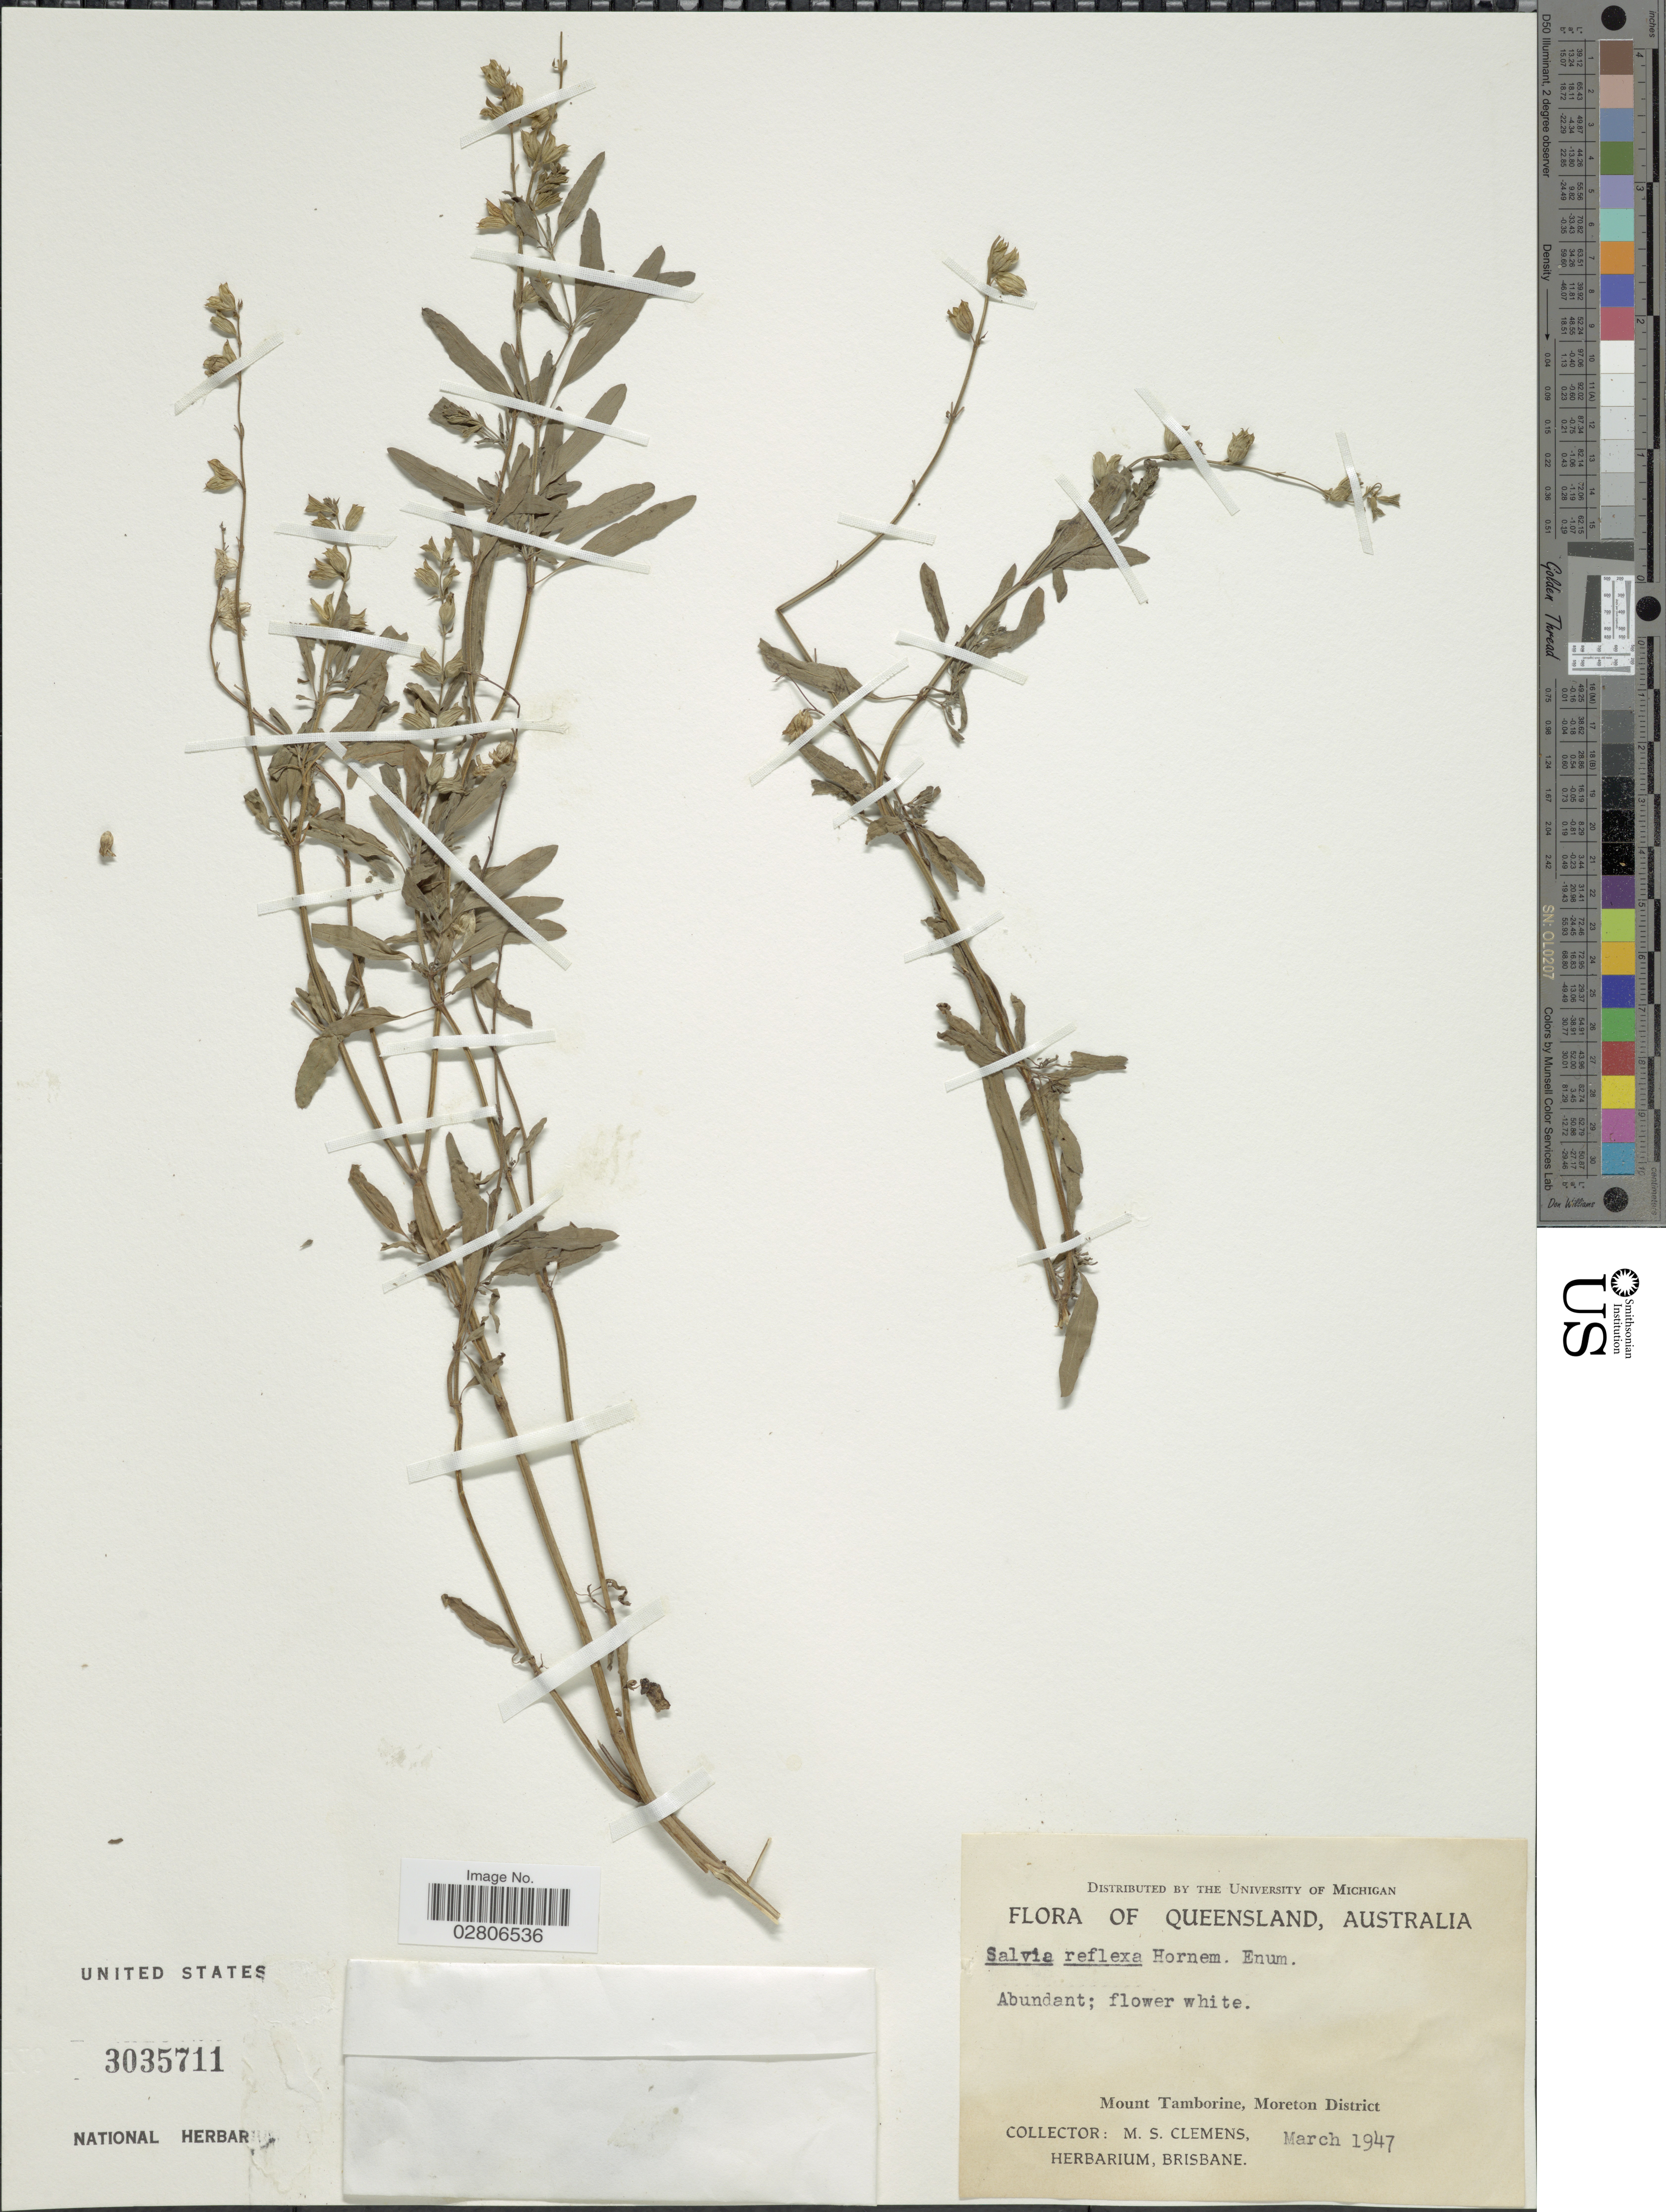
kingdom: Plantae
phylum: Tracheophyta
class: Magnoliopsida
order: Lamiales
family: Lamiaceae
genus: Salvia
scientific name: Salvia reflexa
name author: Hornem.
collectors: M. S. Clemens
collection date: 1947-03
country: Australia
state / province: Queensland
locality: Mount Tamborine, Moreton District.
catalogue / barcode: US 3035711